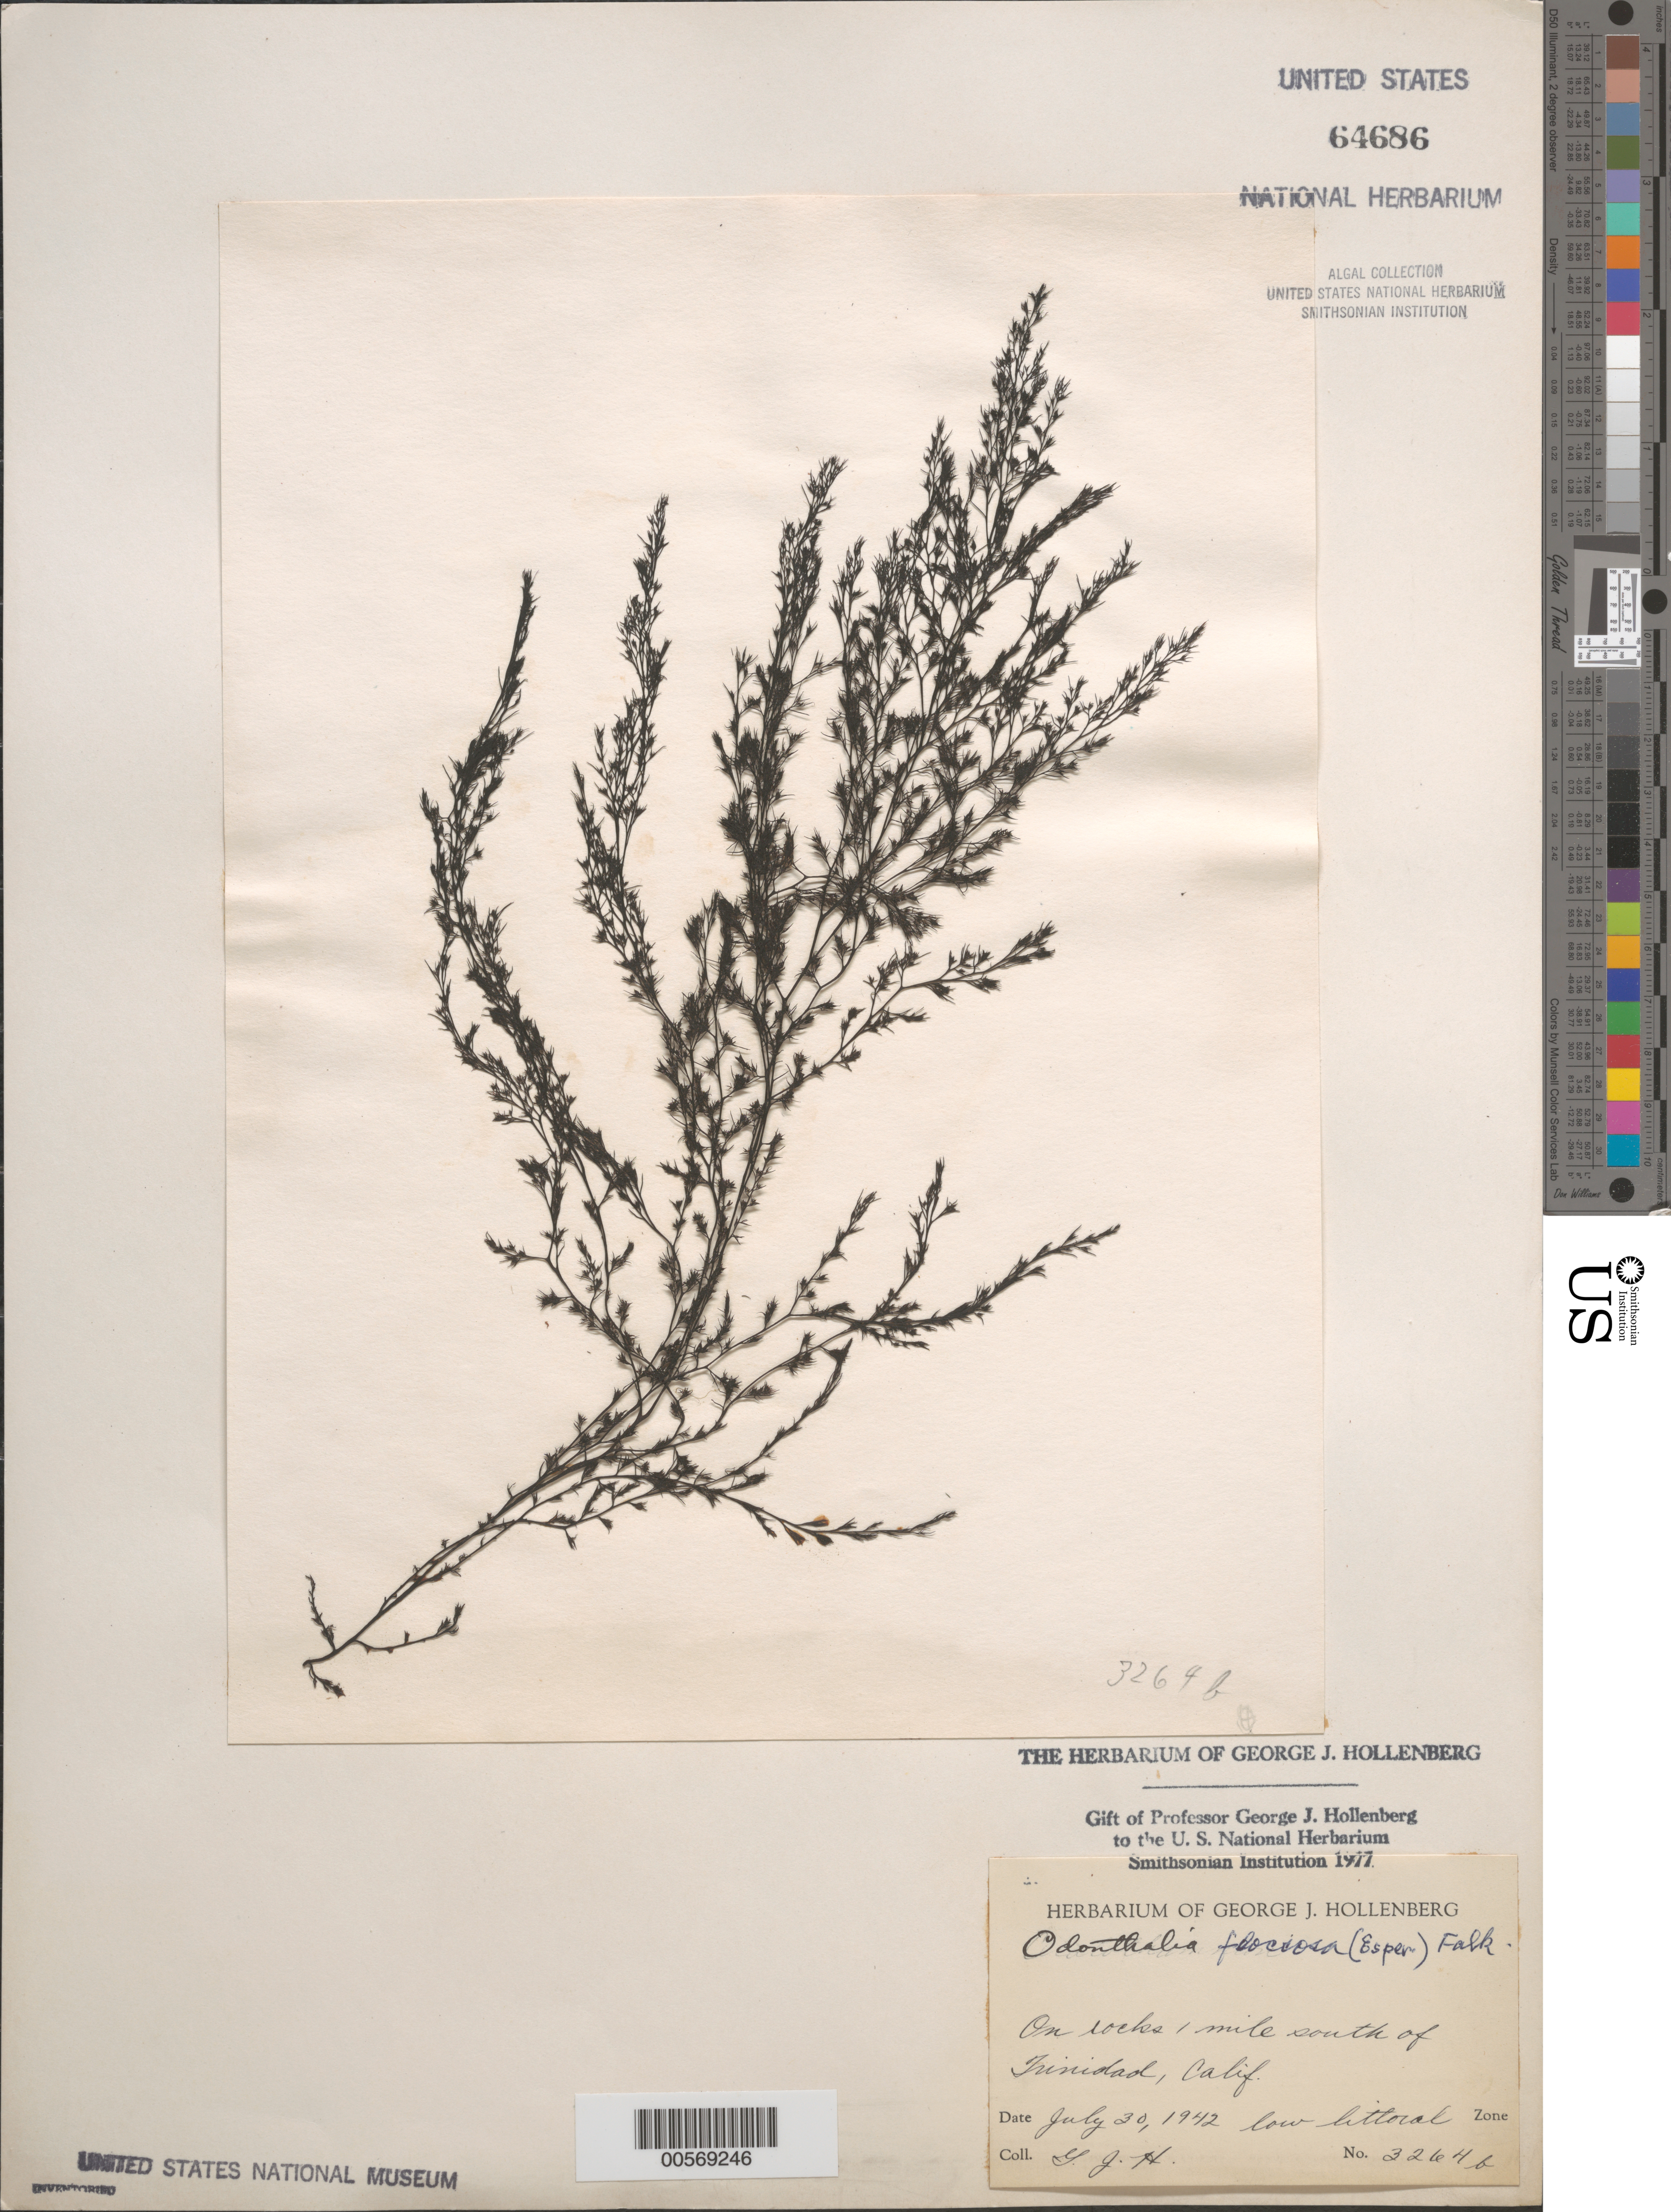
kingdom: Plantae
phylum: Rhodophyta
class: Florideophyceae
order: Ceramiales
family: Rhodomelaceae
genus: Odonthalia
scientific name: Odonthalia floccosa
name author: (Esper) Falkenb.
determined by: Hollenberg, George J.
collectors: G. Hollenberg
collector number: GJH 3264b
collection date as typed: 30 Jul 1942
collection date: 1942-07-30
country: United States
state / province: California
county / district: Humboldt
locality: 1 mile south of Trinidad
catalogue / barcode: US 64686